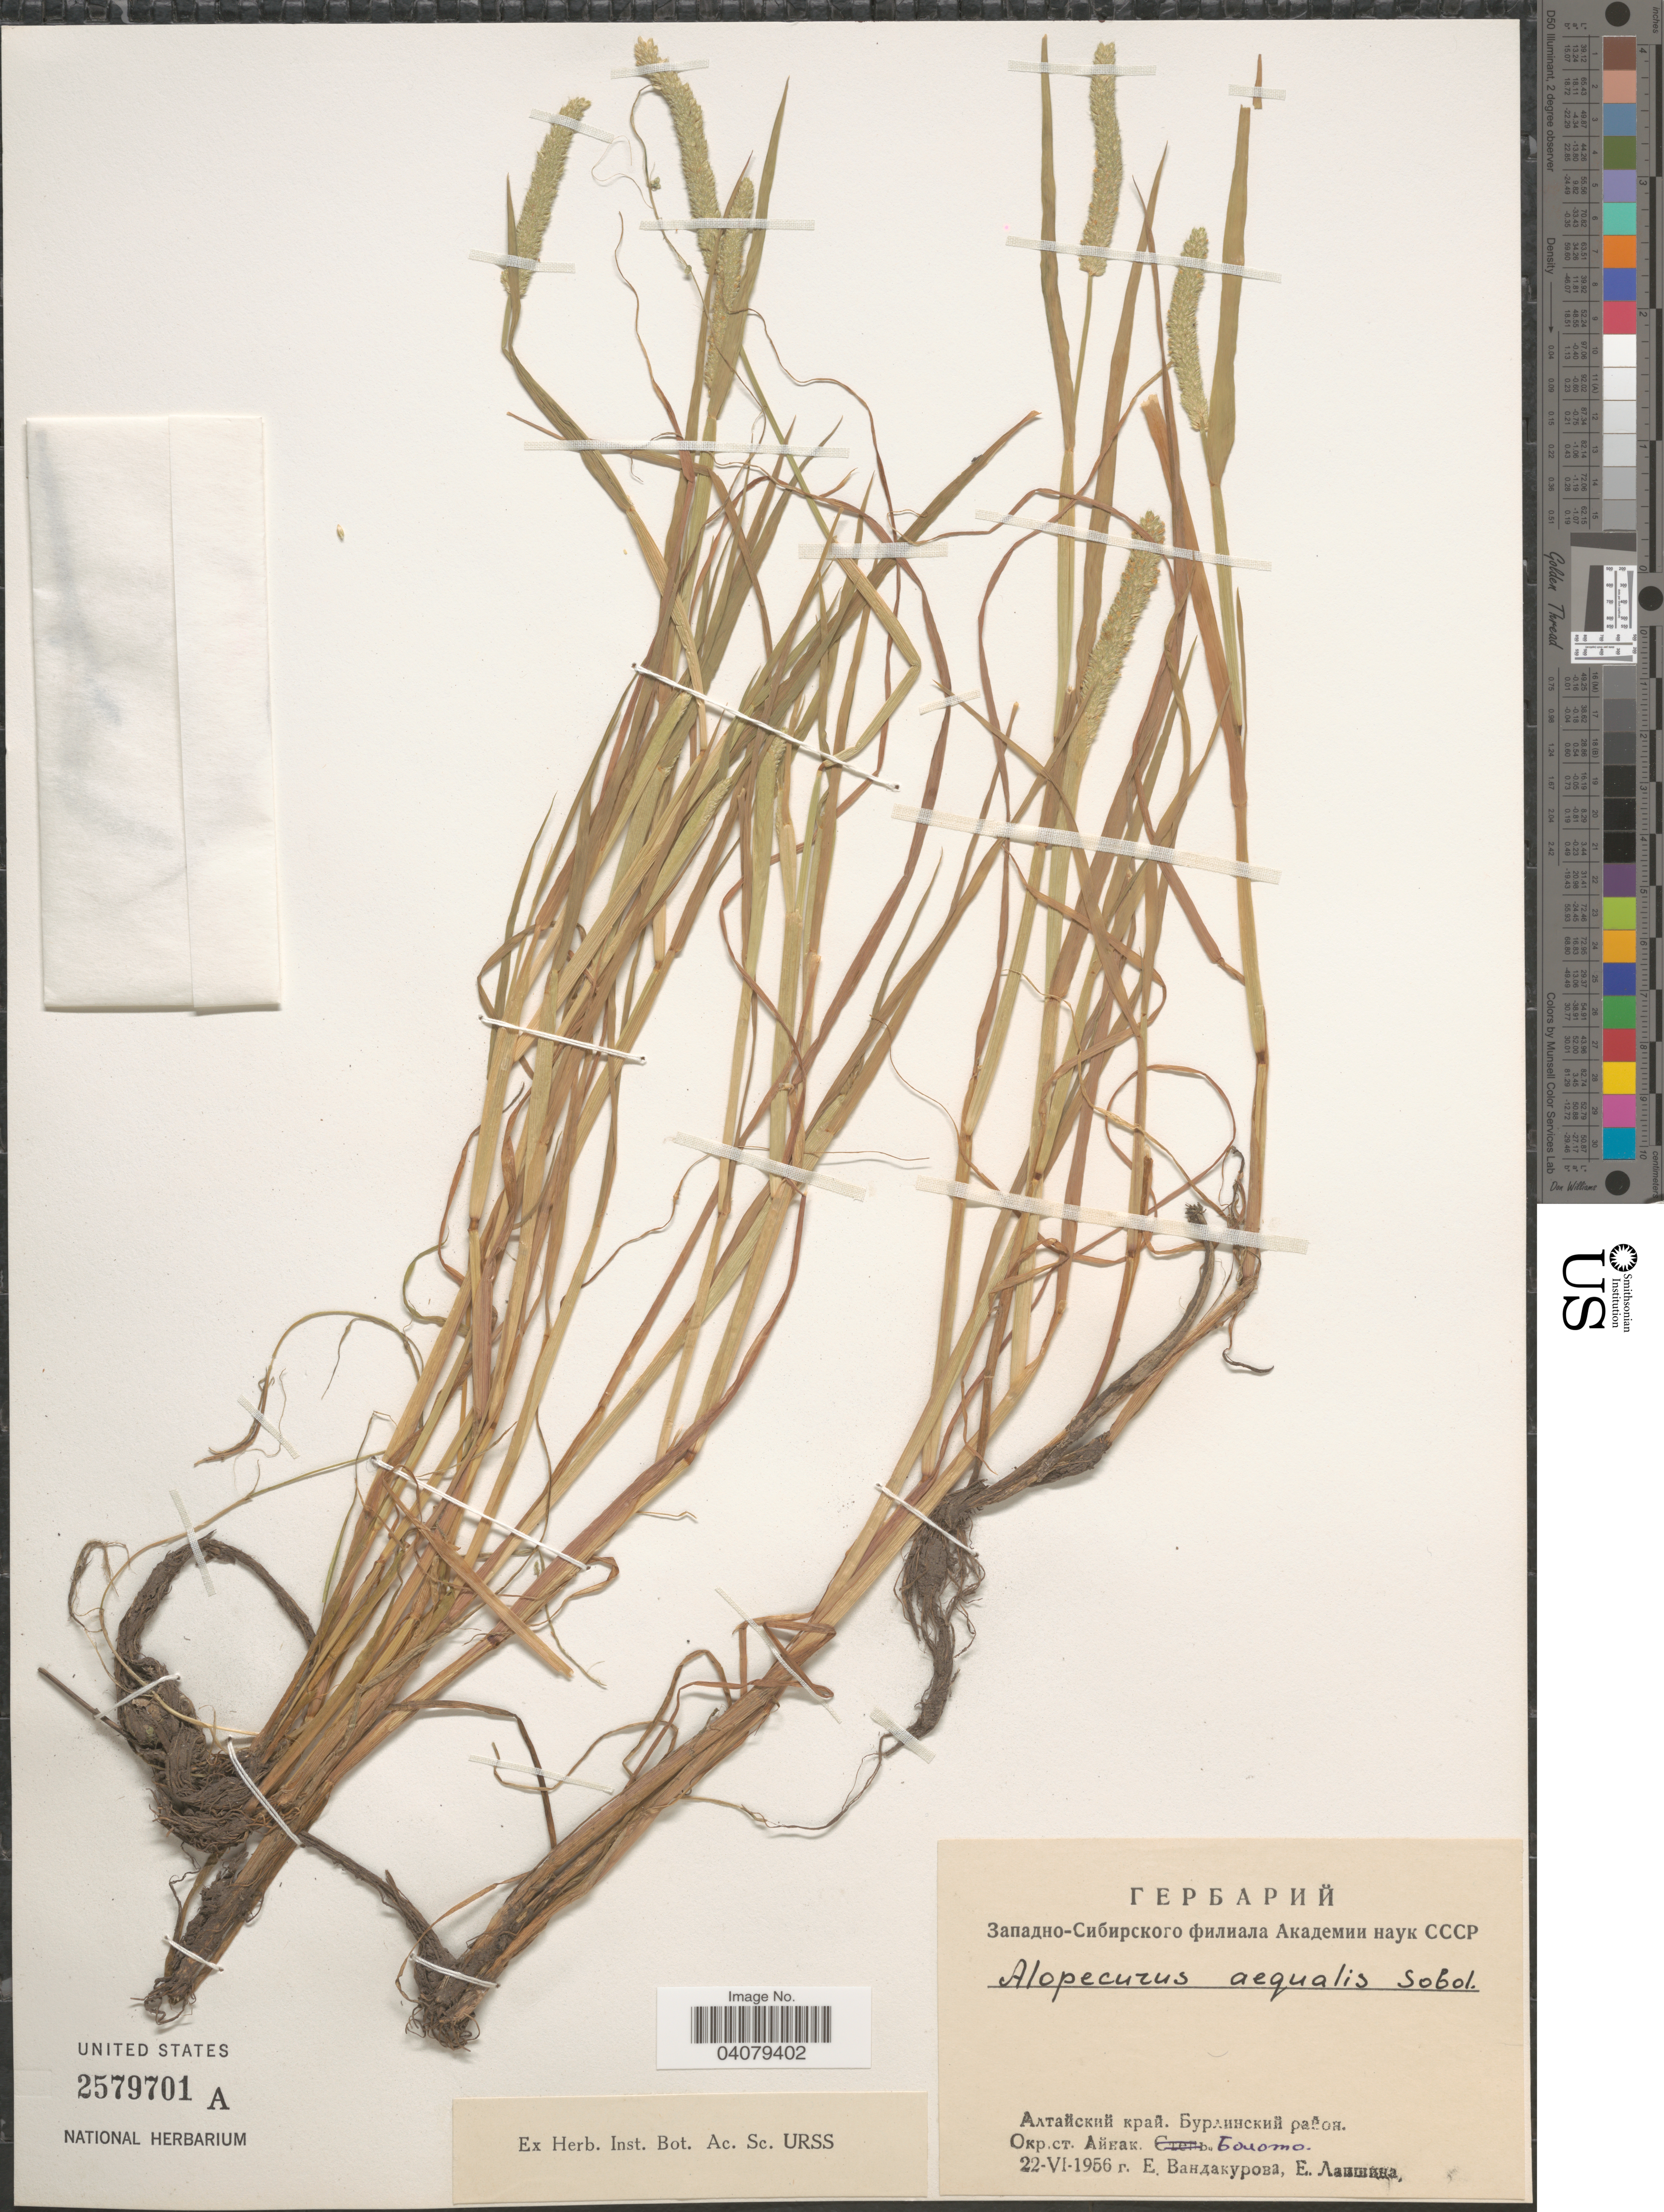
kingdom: Plantae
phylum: Tracheophyta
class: Liliopsida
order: Poales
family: Poaceae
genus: Alopecurus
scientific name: Alopecurus arundinaceus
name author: Poir.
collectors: E. Vandakurova & E. Lapshina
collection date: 1956-06-22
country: Russian Federation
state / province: Altai Krai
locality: Vicinity of railroad station Aynak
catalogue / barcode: US 2579701A